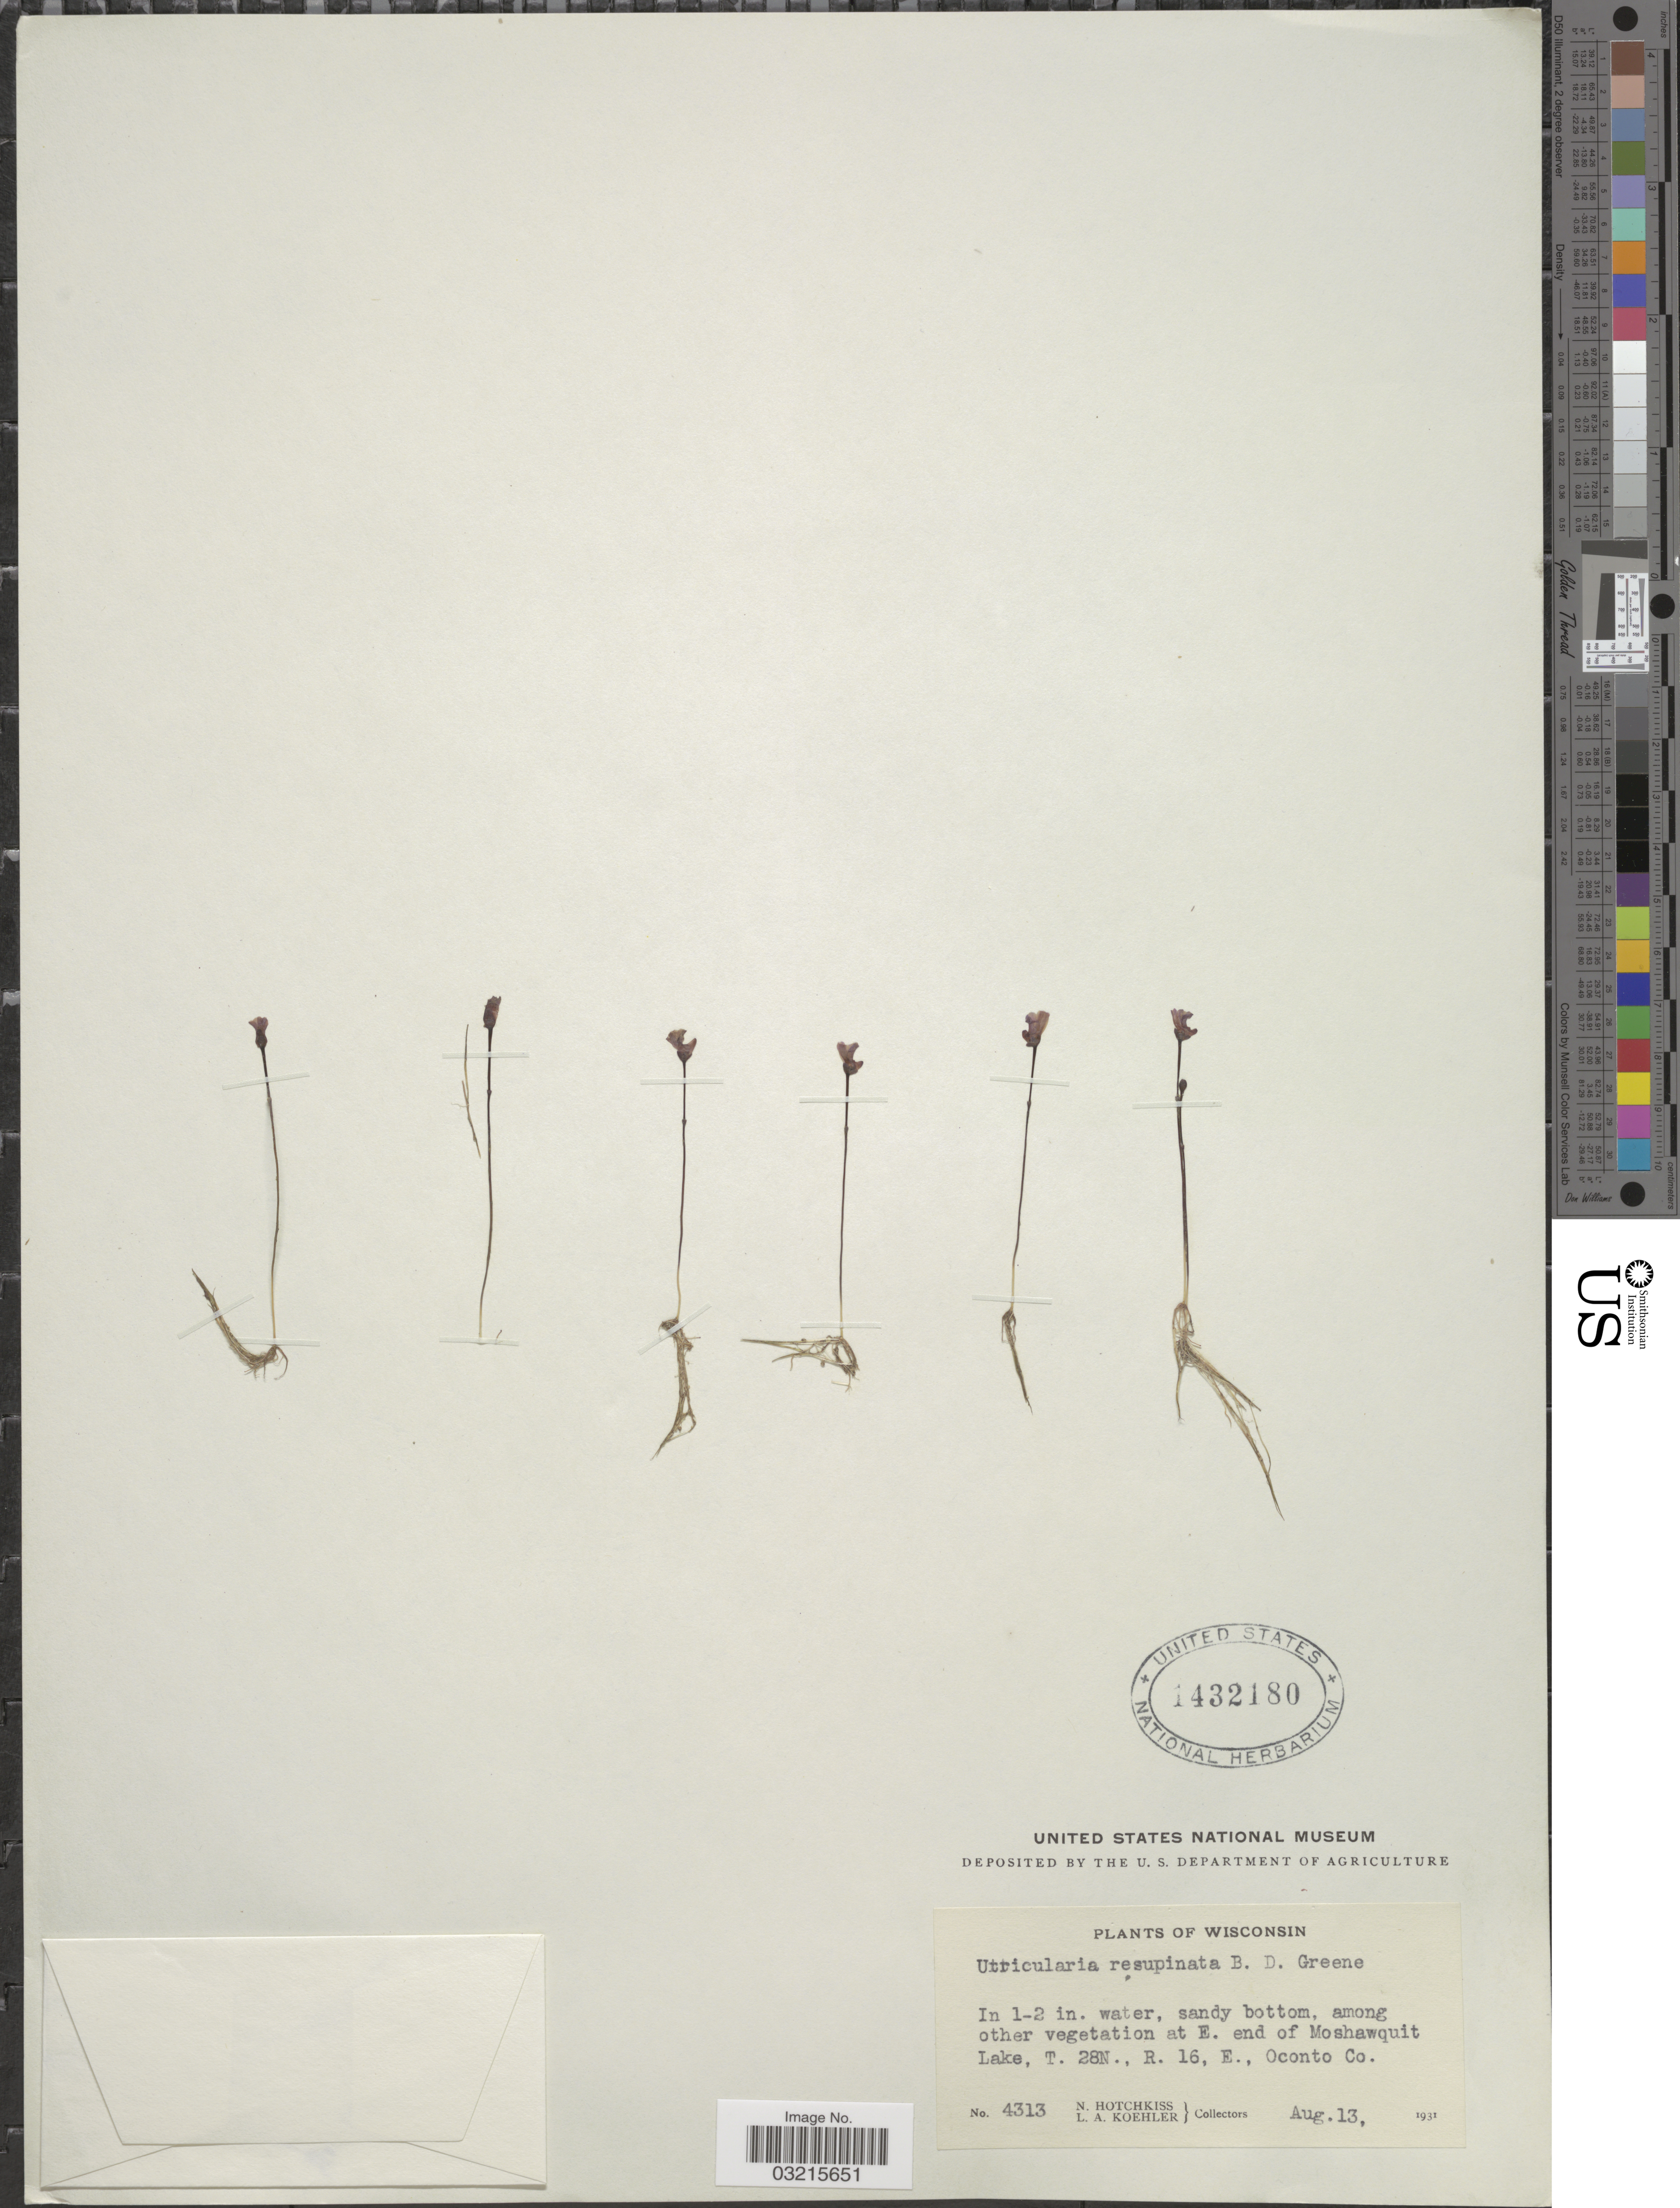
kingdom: Plantae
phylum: Tracheophyta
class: Magnoliopsida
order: Lamiales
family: Lentibulariaceae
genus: Utricularia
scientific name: Utricularia resupinata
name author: B.D. Greene ex Bigelow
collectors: N. Hotchkiss & L. Koehler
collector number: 4313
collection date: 1931-08-13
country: United States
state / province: Wisconsin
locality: Among other vegetation at E. end of Moshawquit Lake, T28N, R16E, Oconto Co.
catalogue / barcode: US 1432180